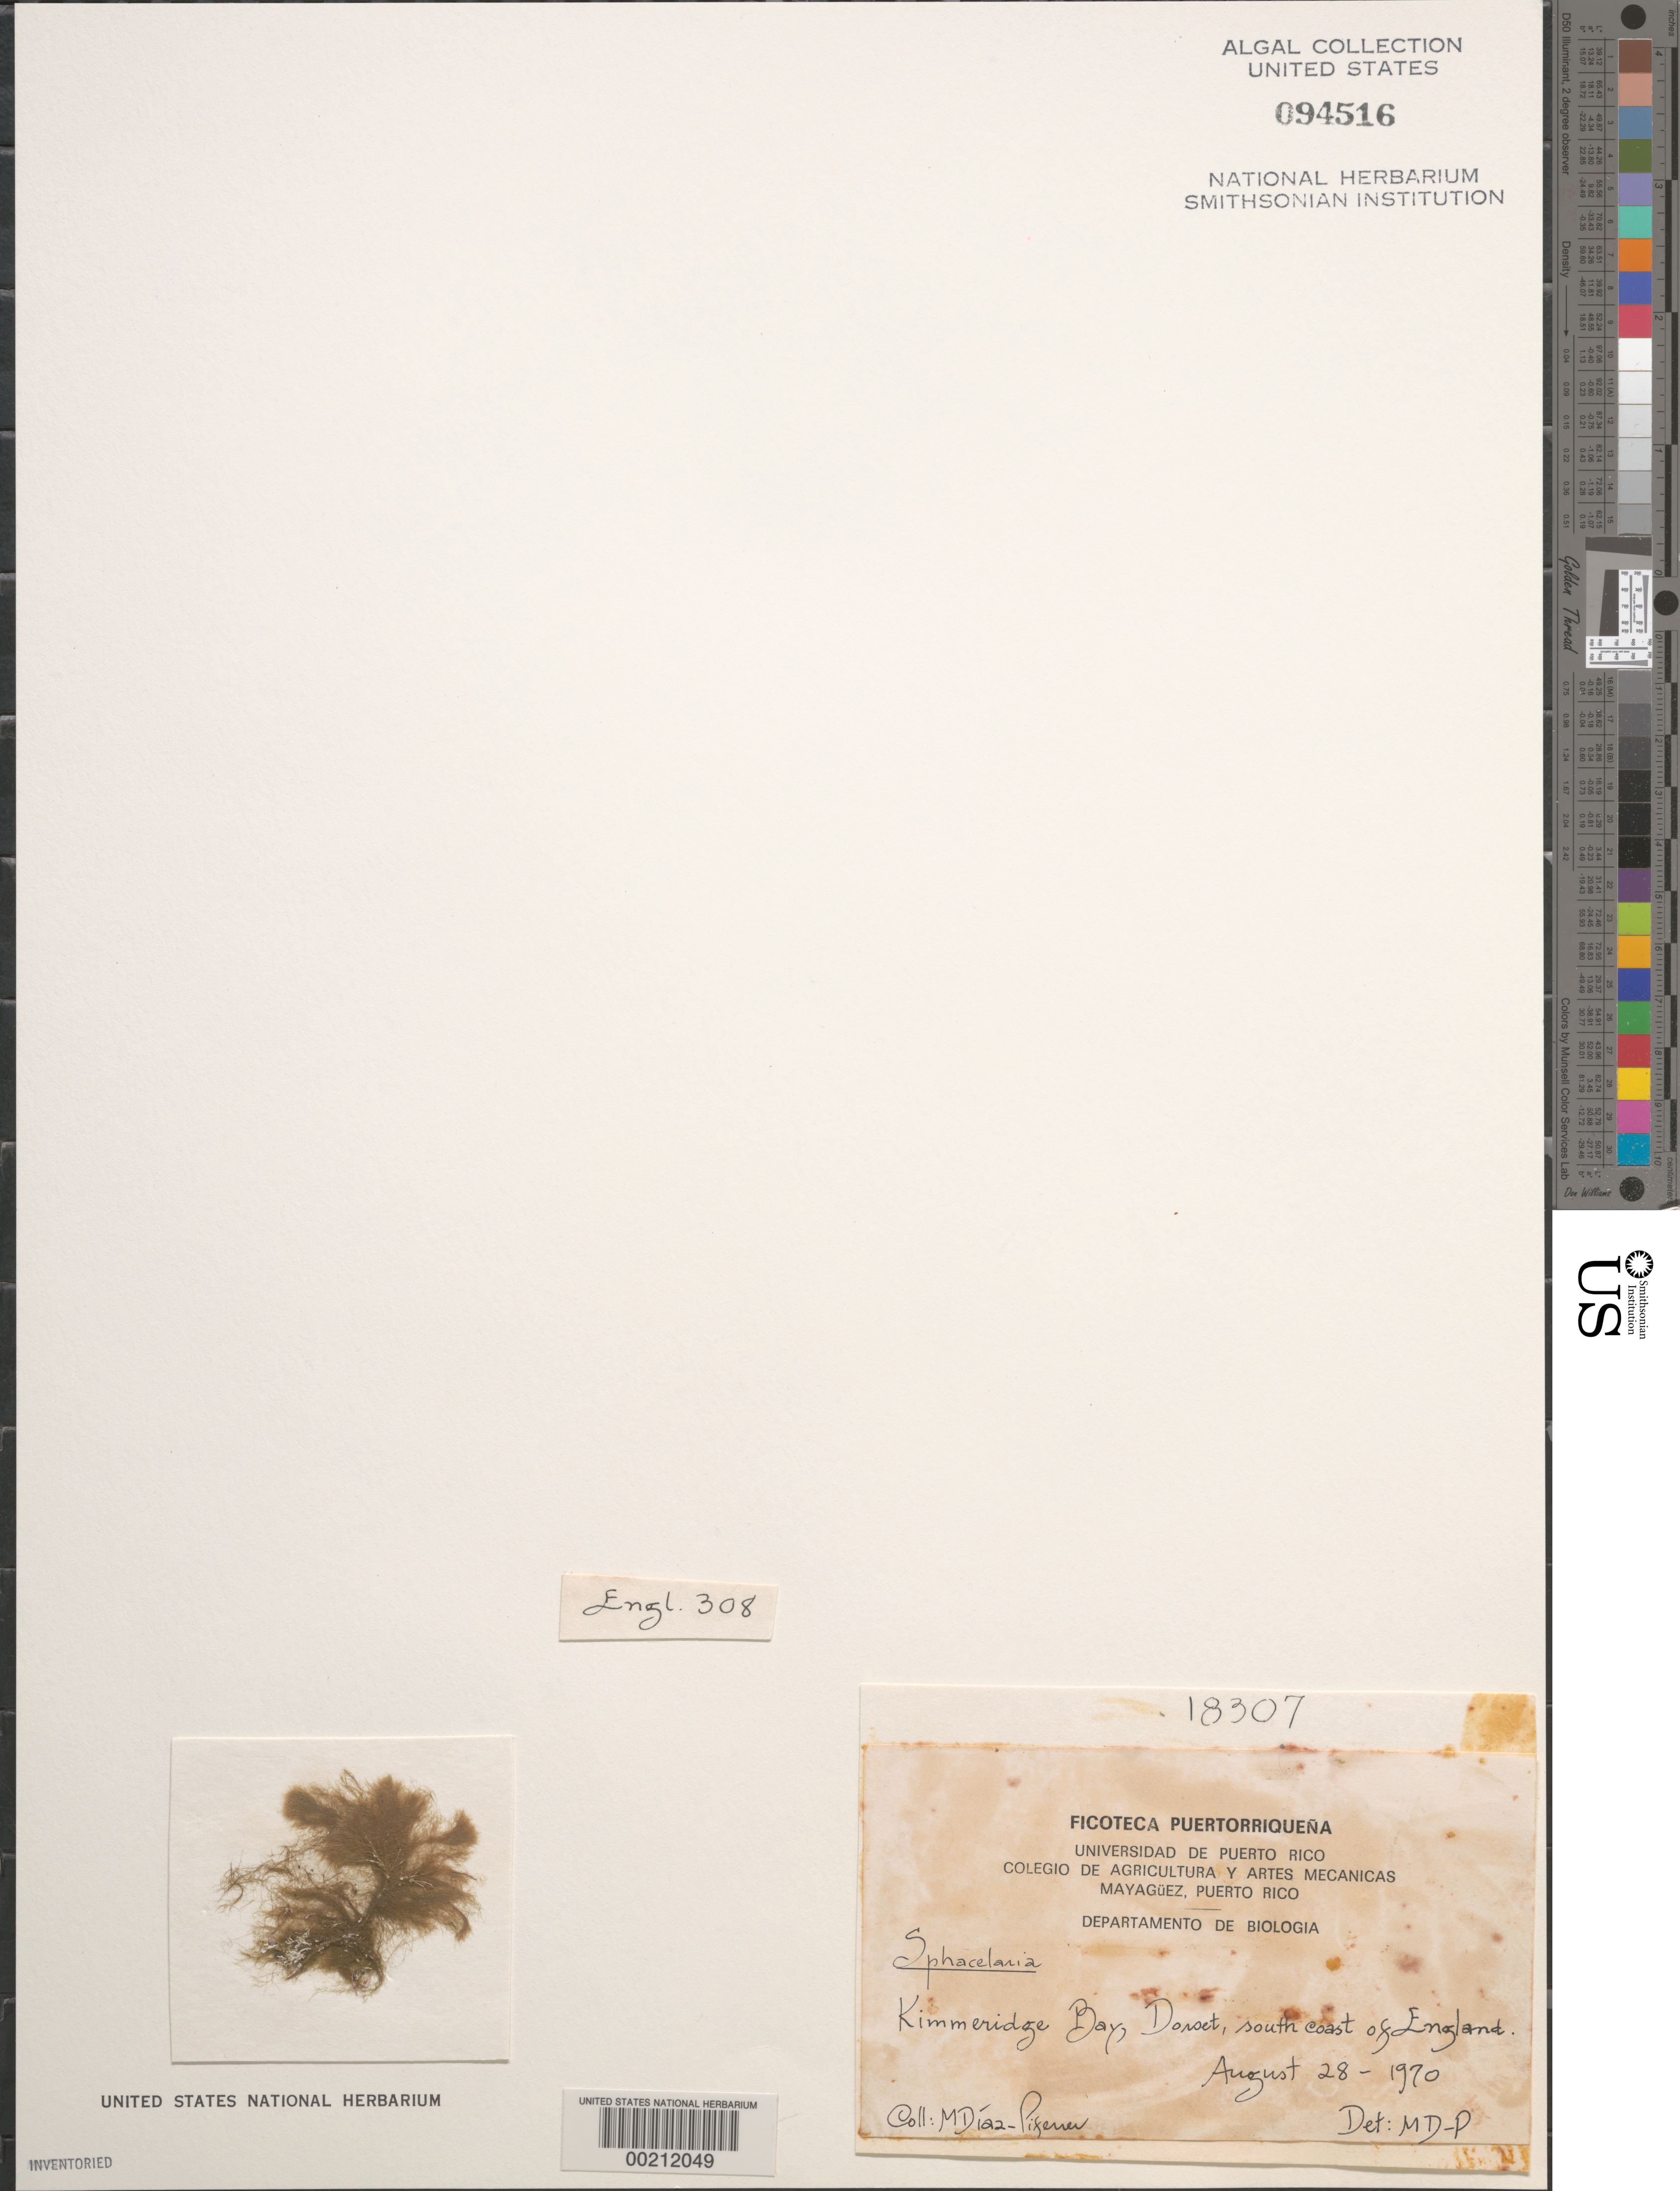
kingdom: Chromista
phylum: Ochrophyta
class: Phaeophyceae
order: Sphacelariales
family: Sphacelariaceae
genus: Sphacelaria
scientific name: Sphacelaria sp.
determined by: Diaz-Piferrer, M.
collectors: M. Diaz-Piferrer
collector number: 18307 & ENGL. 308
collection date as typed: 28 Aug 1970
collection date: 1970-08-28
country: United Kingdom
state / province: England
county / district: Dorset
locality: Kimmeridge Bay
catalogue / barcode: US 94516